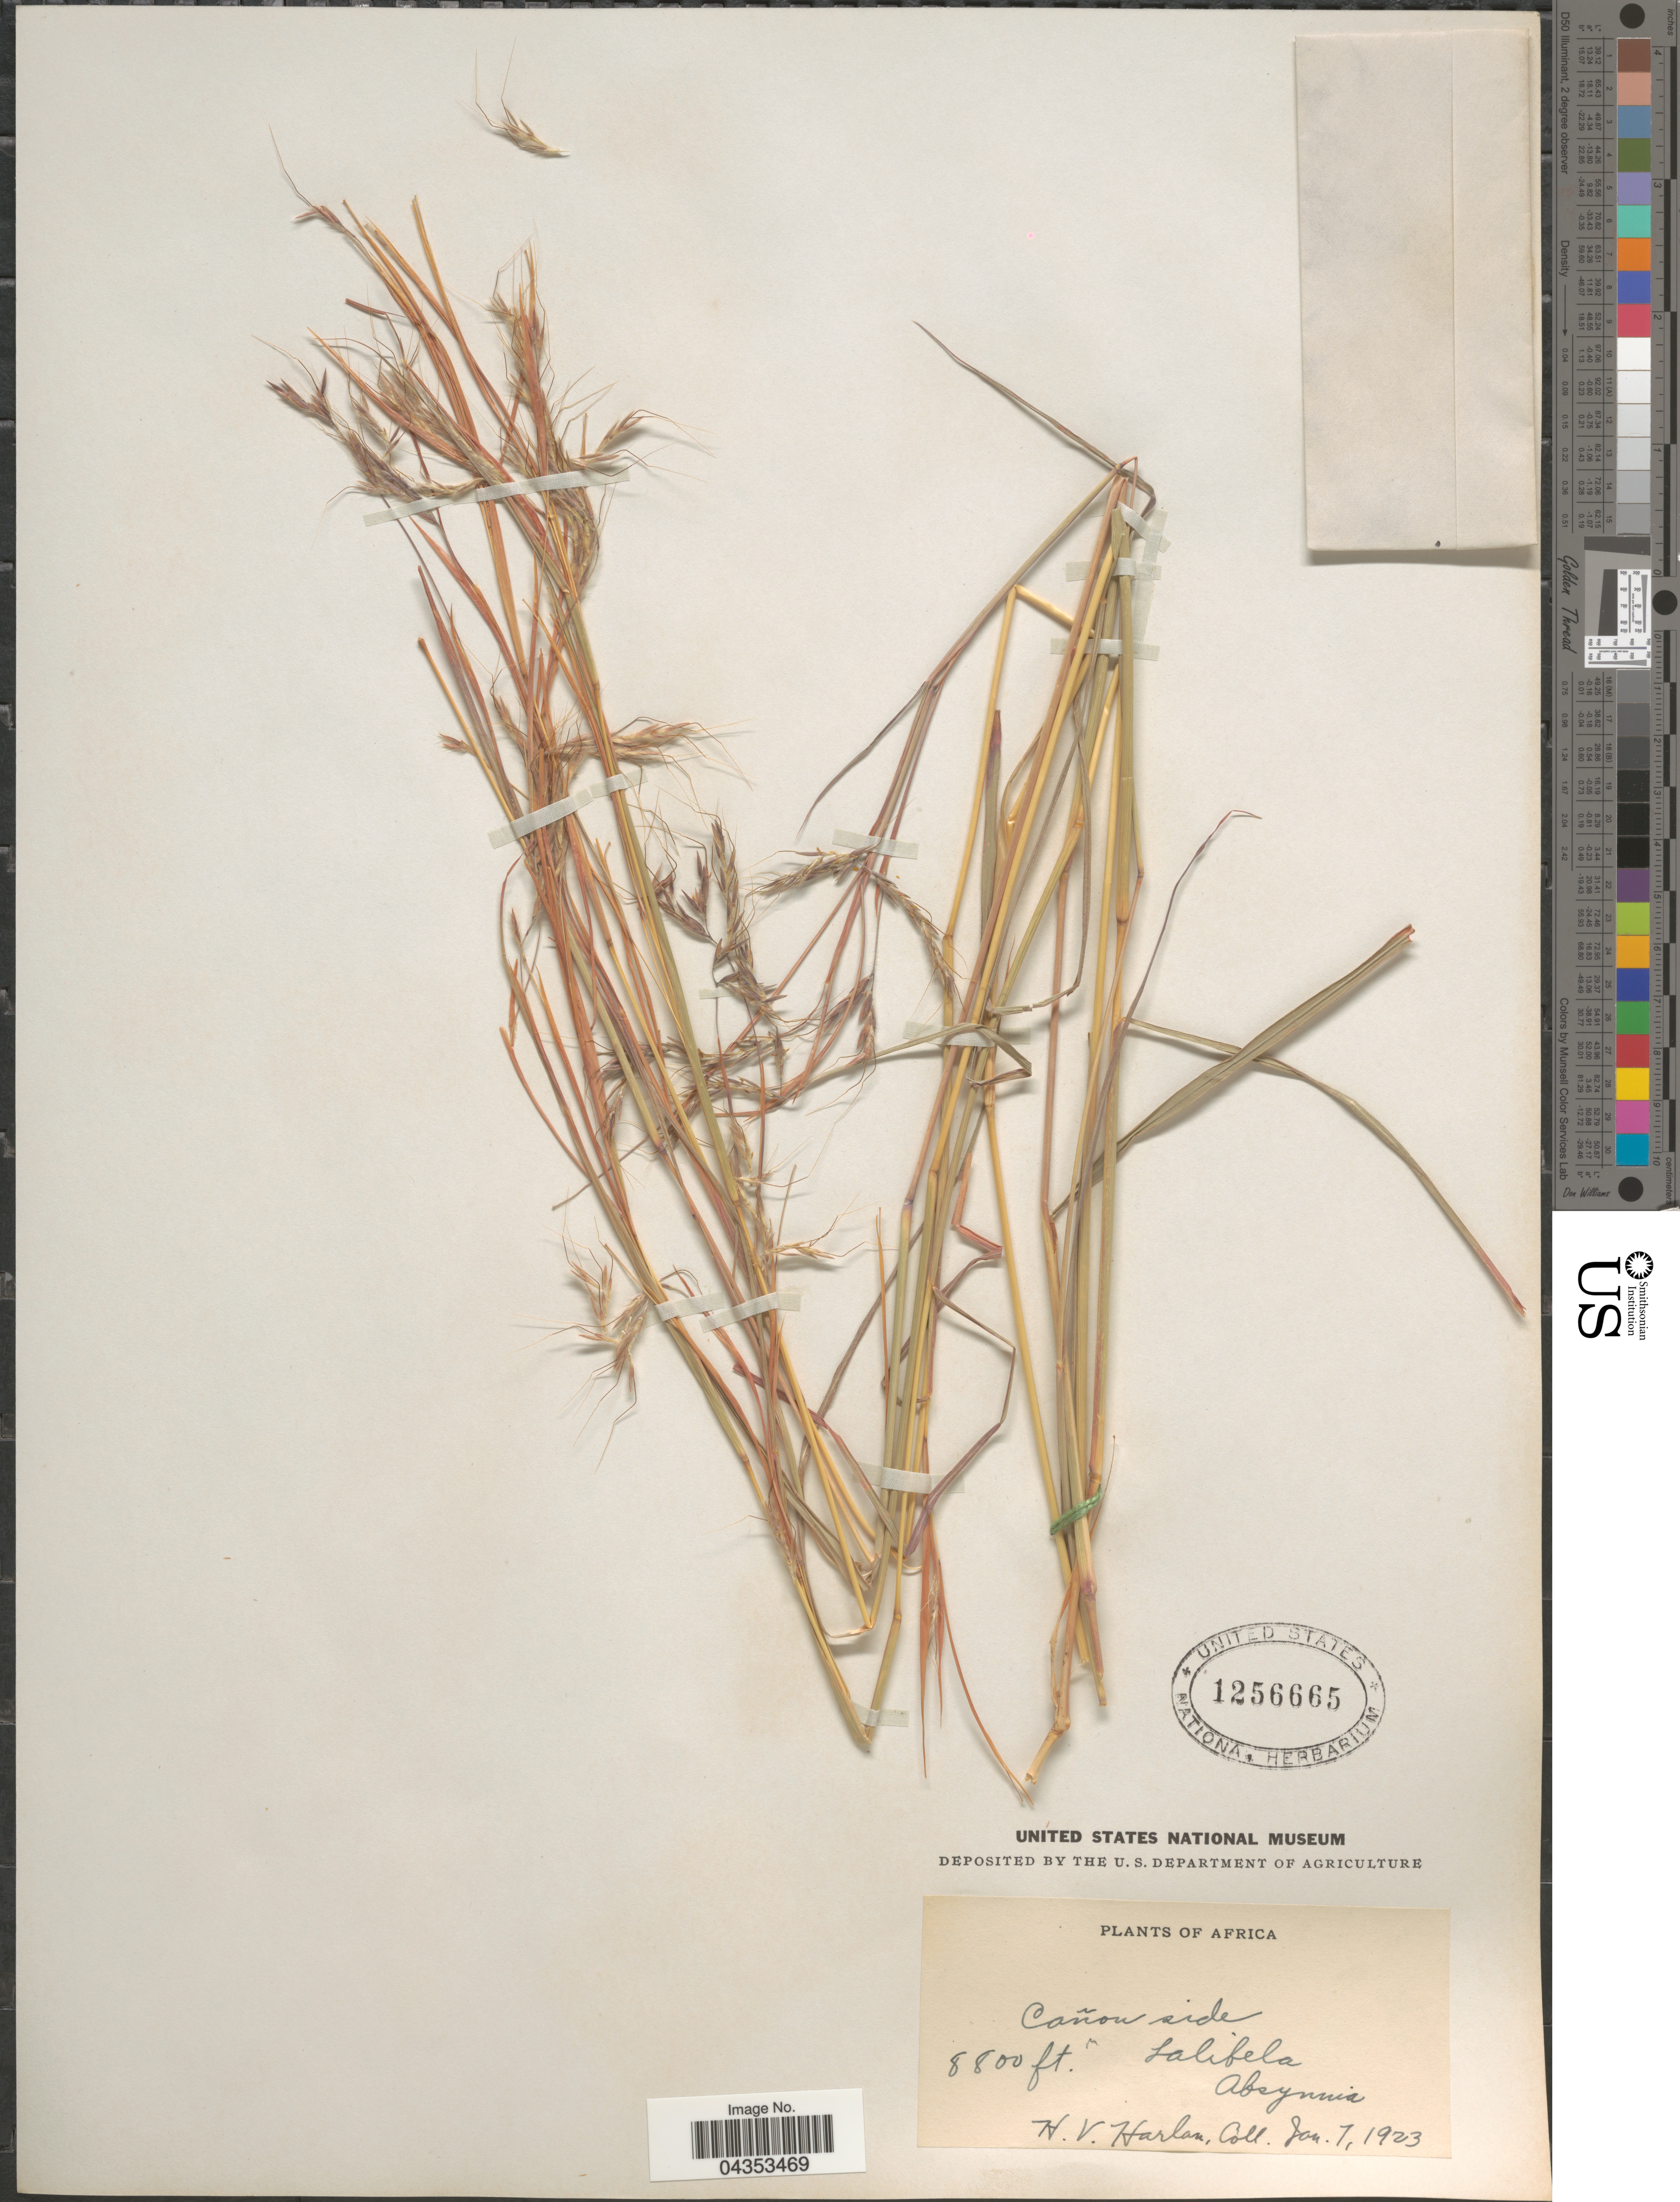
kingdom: Plantae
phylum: Tracheophyta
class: Liliopsida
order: Poales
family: Poaceae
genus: Hyparrhenia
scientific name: Hyparrhenia hirta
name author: (L.) Stapf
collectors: H. Harlan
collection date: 1923-01-07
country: Ethiopia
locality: Cañon side. Lalibela. Absynnia.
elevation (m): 2682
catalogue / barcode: US 1256665